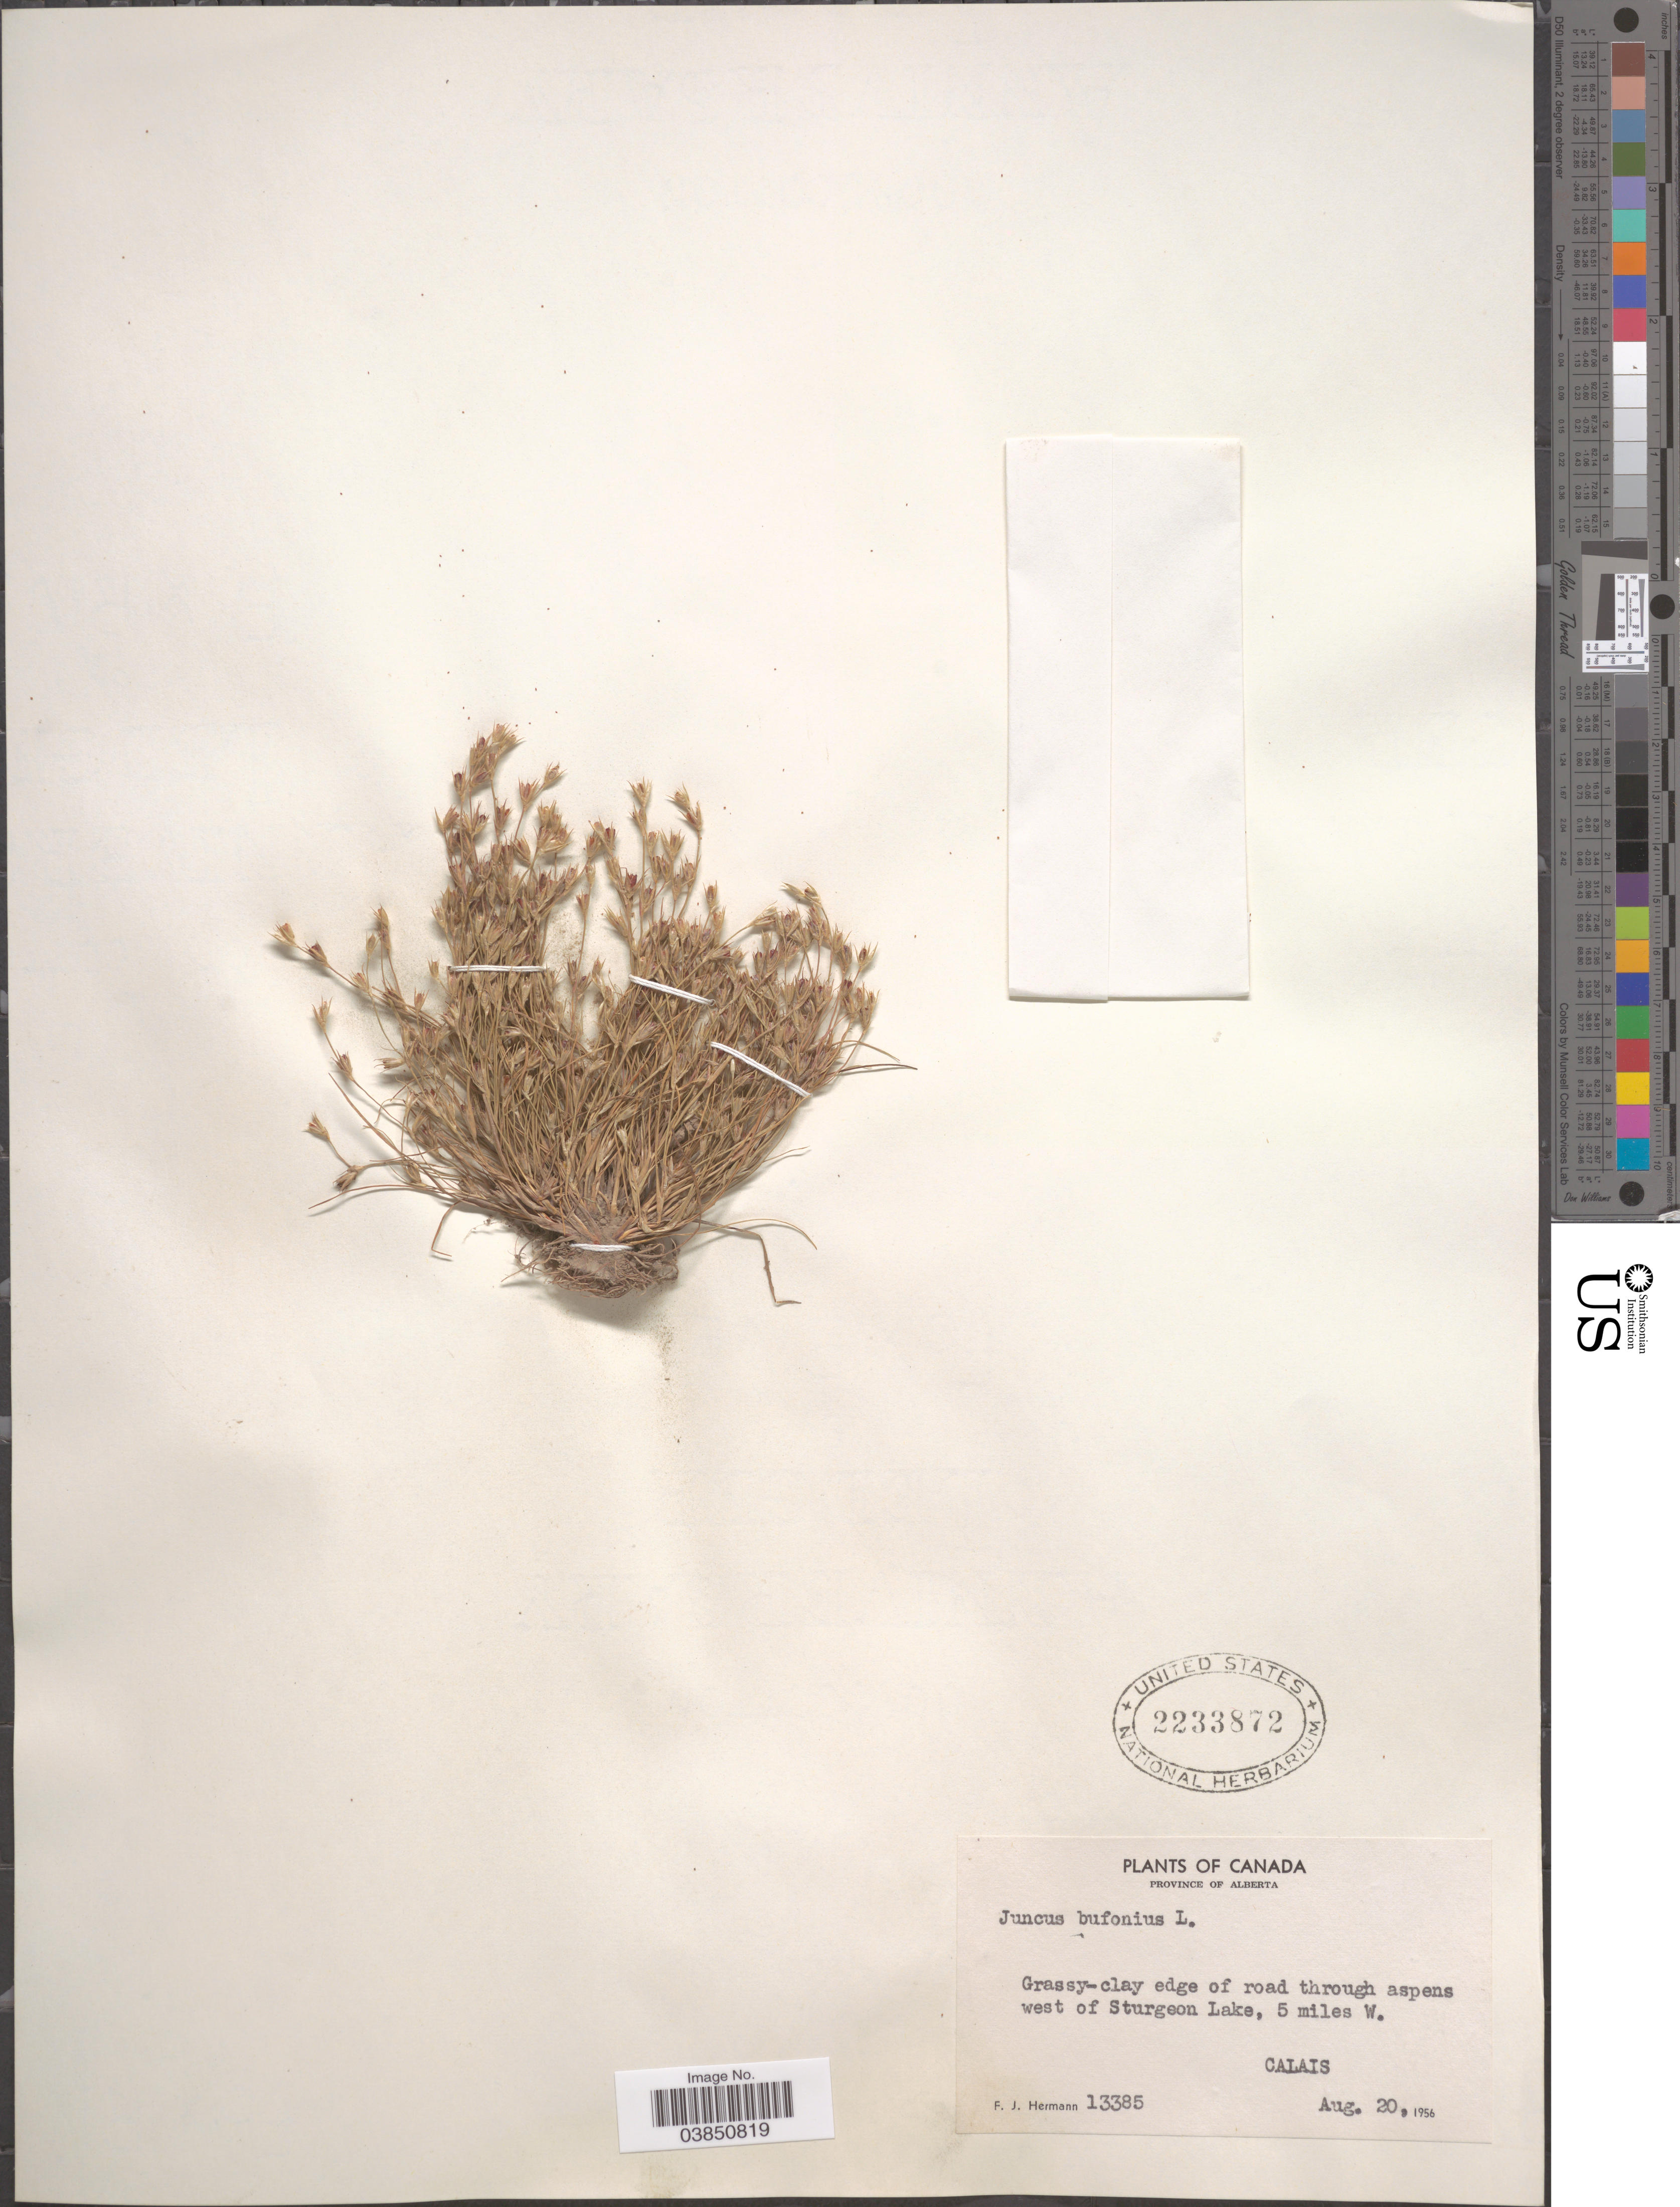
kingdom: Plantae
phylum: Tracheophyta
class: Liliopsida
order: Poales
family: Juncaceae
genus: Juncus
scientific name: Juncus bufonius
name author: L.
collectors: F. J. Hermann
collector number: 13385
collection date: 1956-08-20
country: Canada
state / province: Alberta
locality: West of Sturgeon Lake, 5 miles W. Calais.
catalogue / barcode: US 2233872